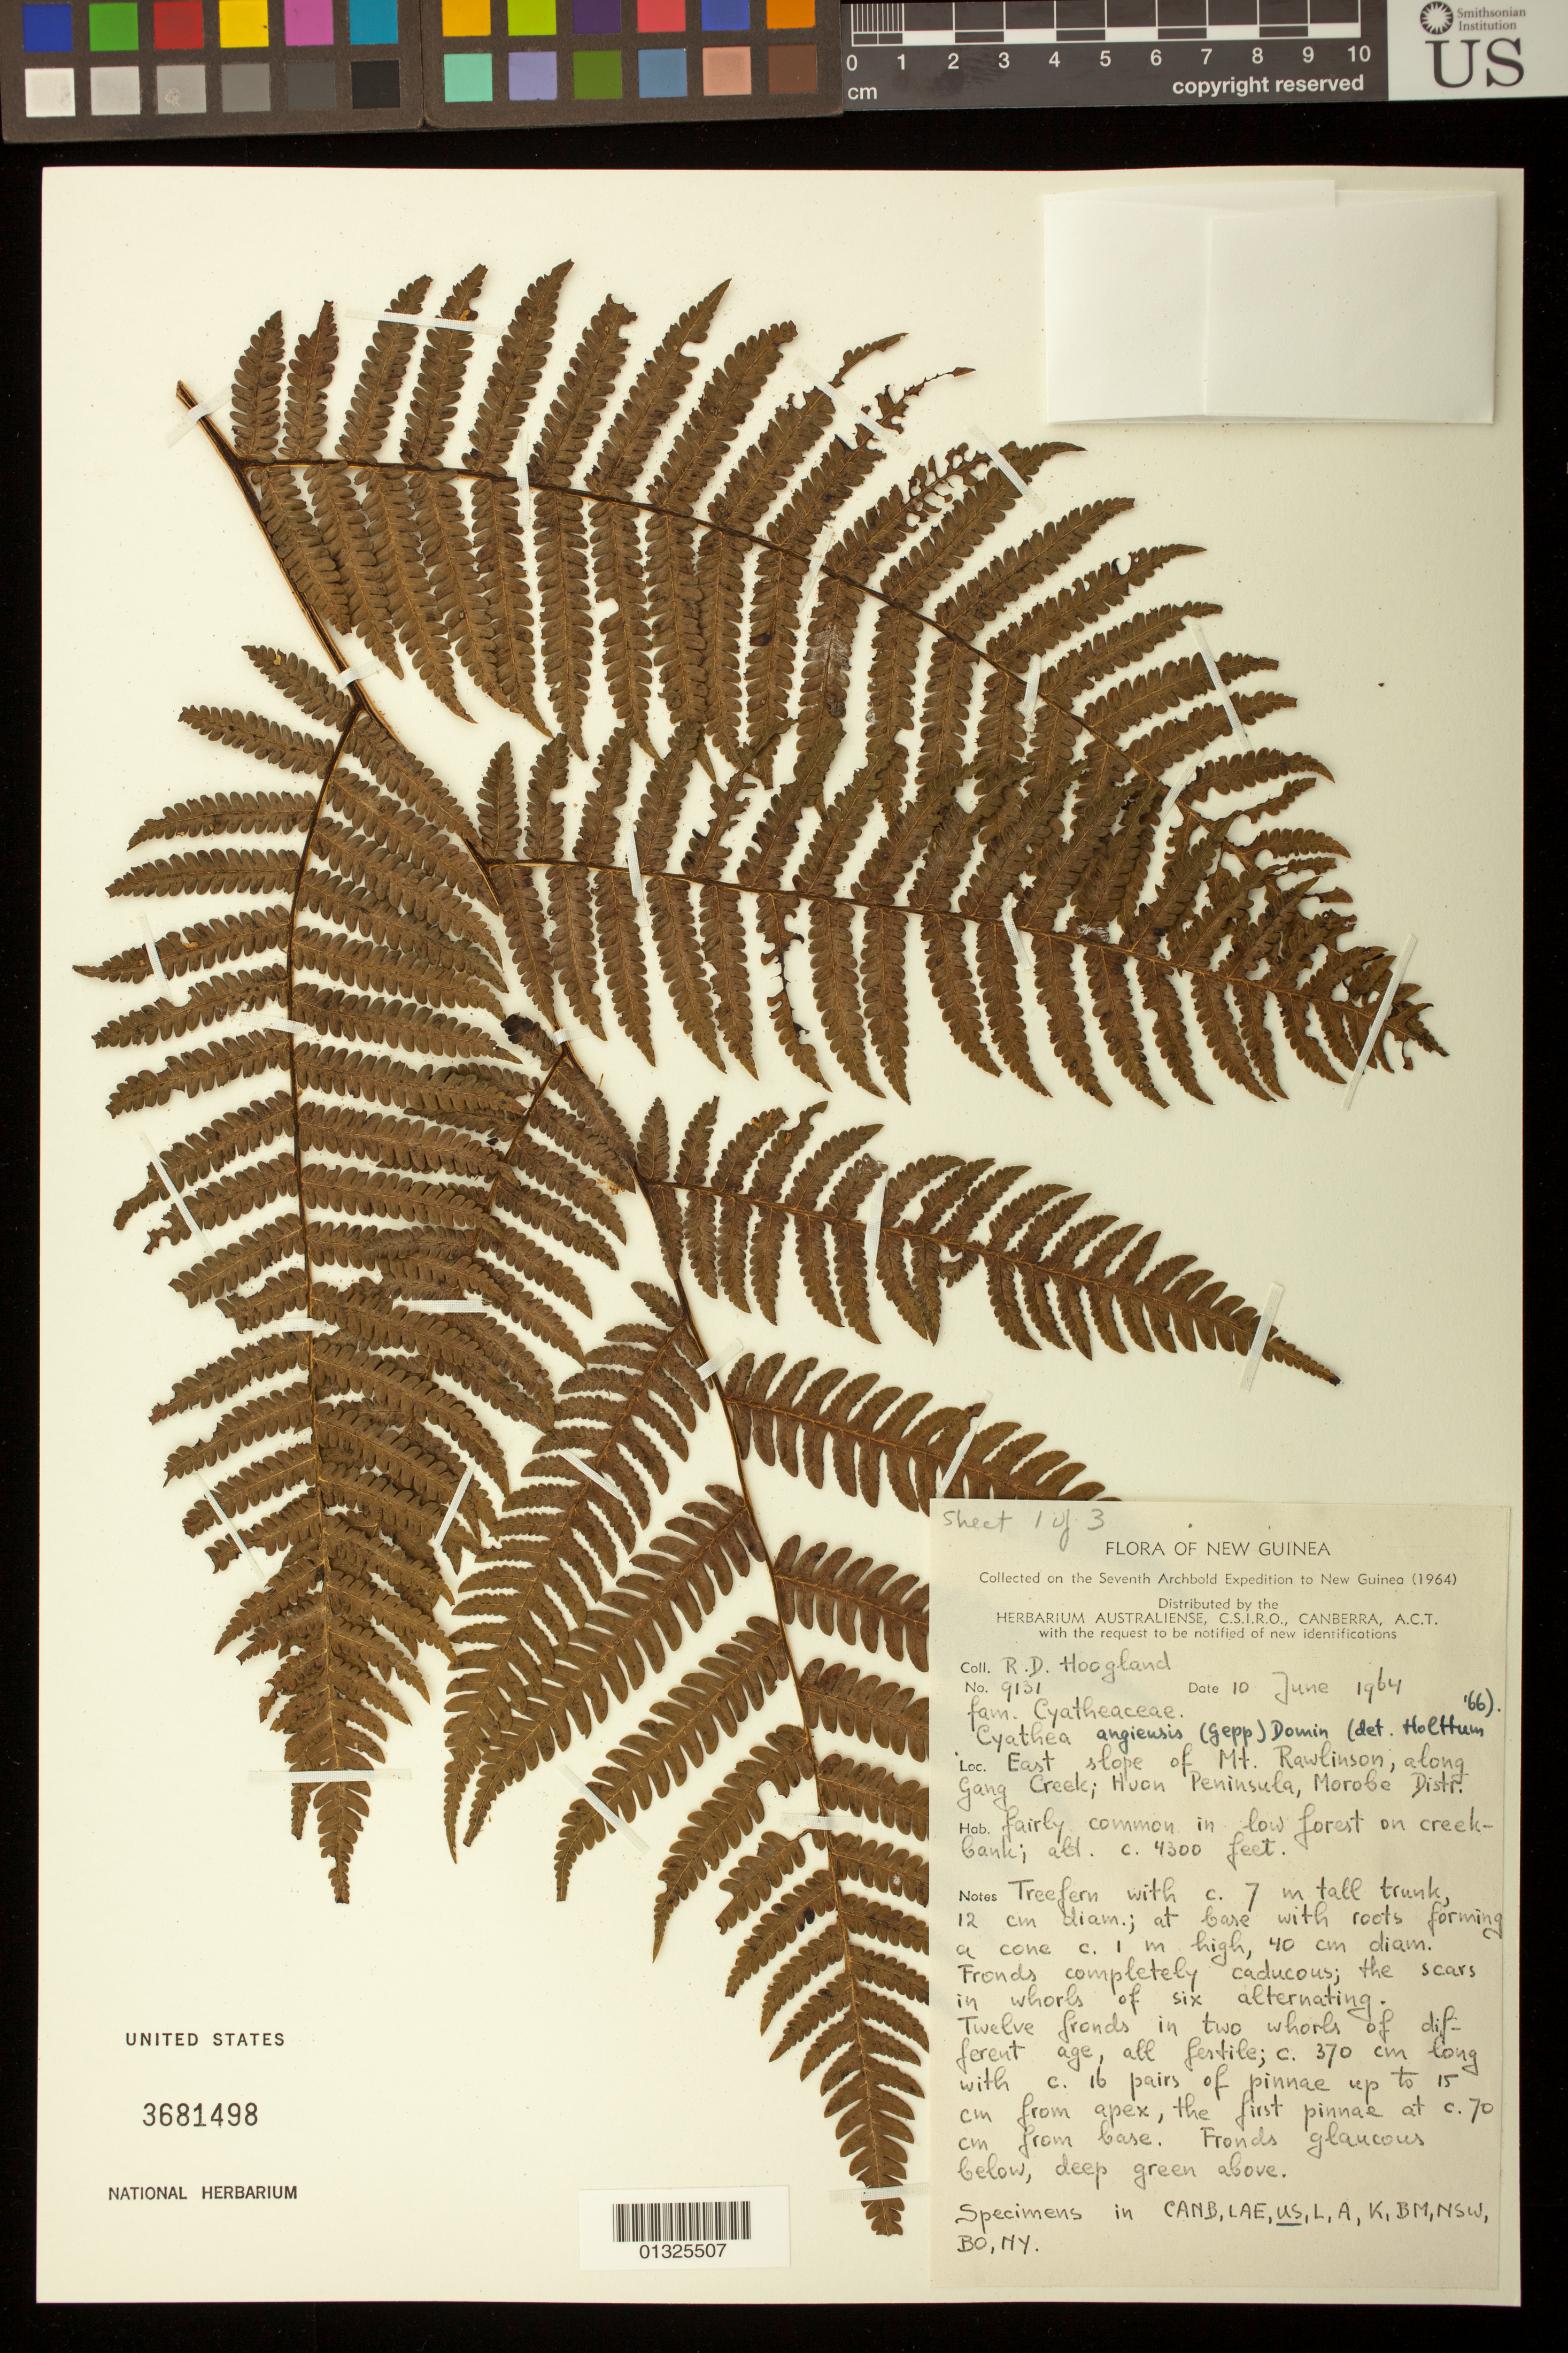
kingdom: Plantae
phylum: Tracheophyta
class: Polypodiopsida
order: Cyatheales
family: Cyatheaceae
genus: Cyathea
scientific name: Cyathea angiensis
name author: (A. Gepp) Domin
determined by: Holttum, Richard E.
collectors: R. D. Hoogland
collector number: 9131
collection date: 1964-06-10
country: Papua New Guinea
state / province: Morobe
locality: East slope of Mt. Rawlinson, along Gang Creek, Huon Peninsula, Morobe District.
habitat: fairly common in low forest on creek bank.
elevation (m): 1311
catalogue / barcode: US 3681498